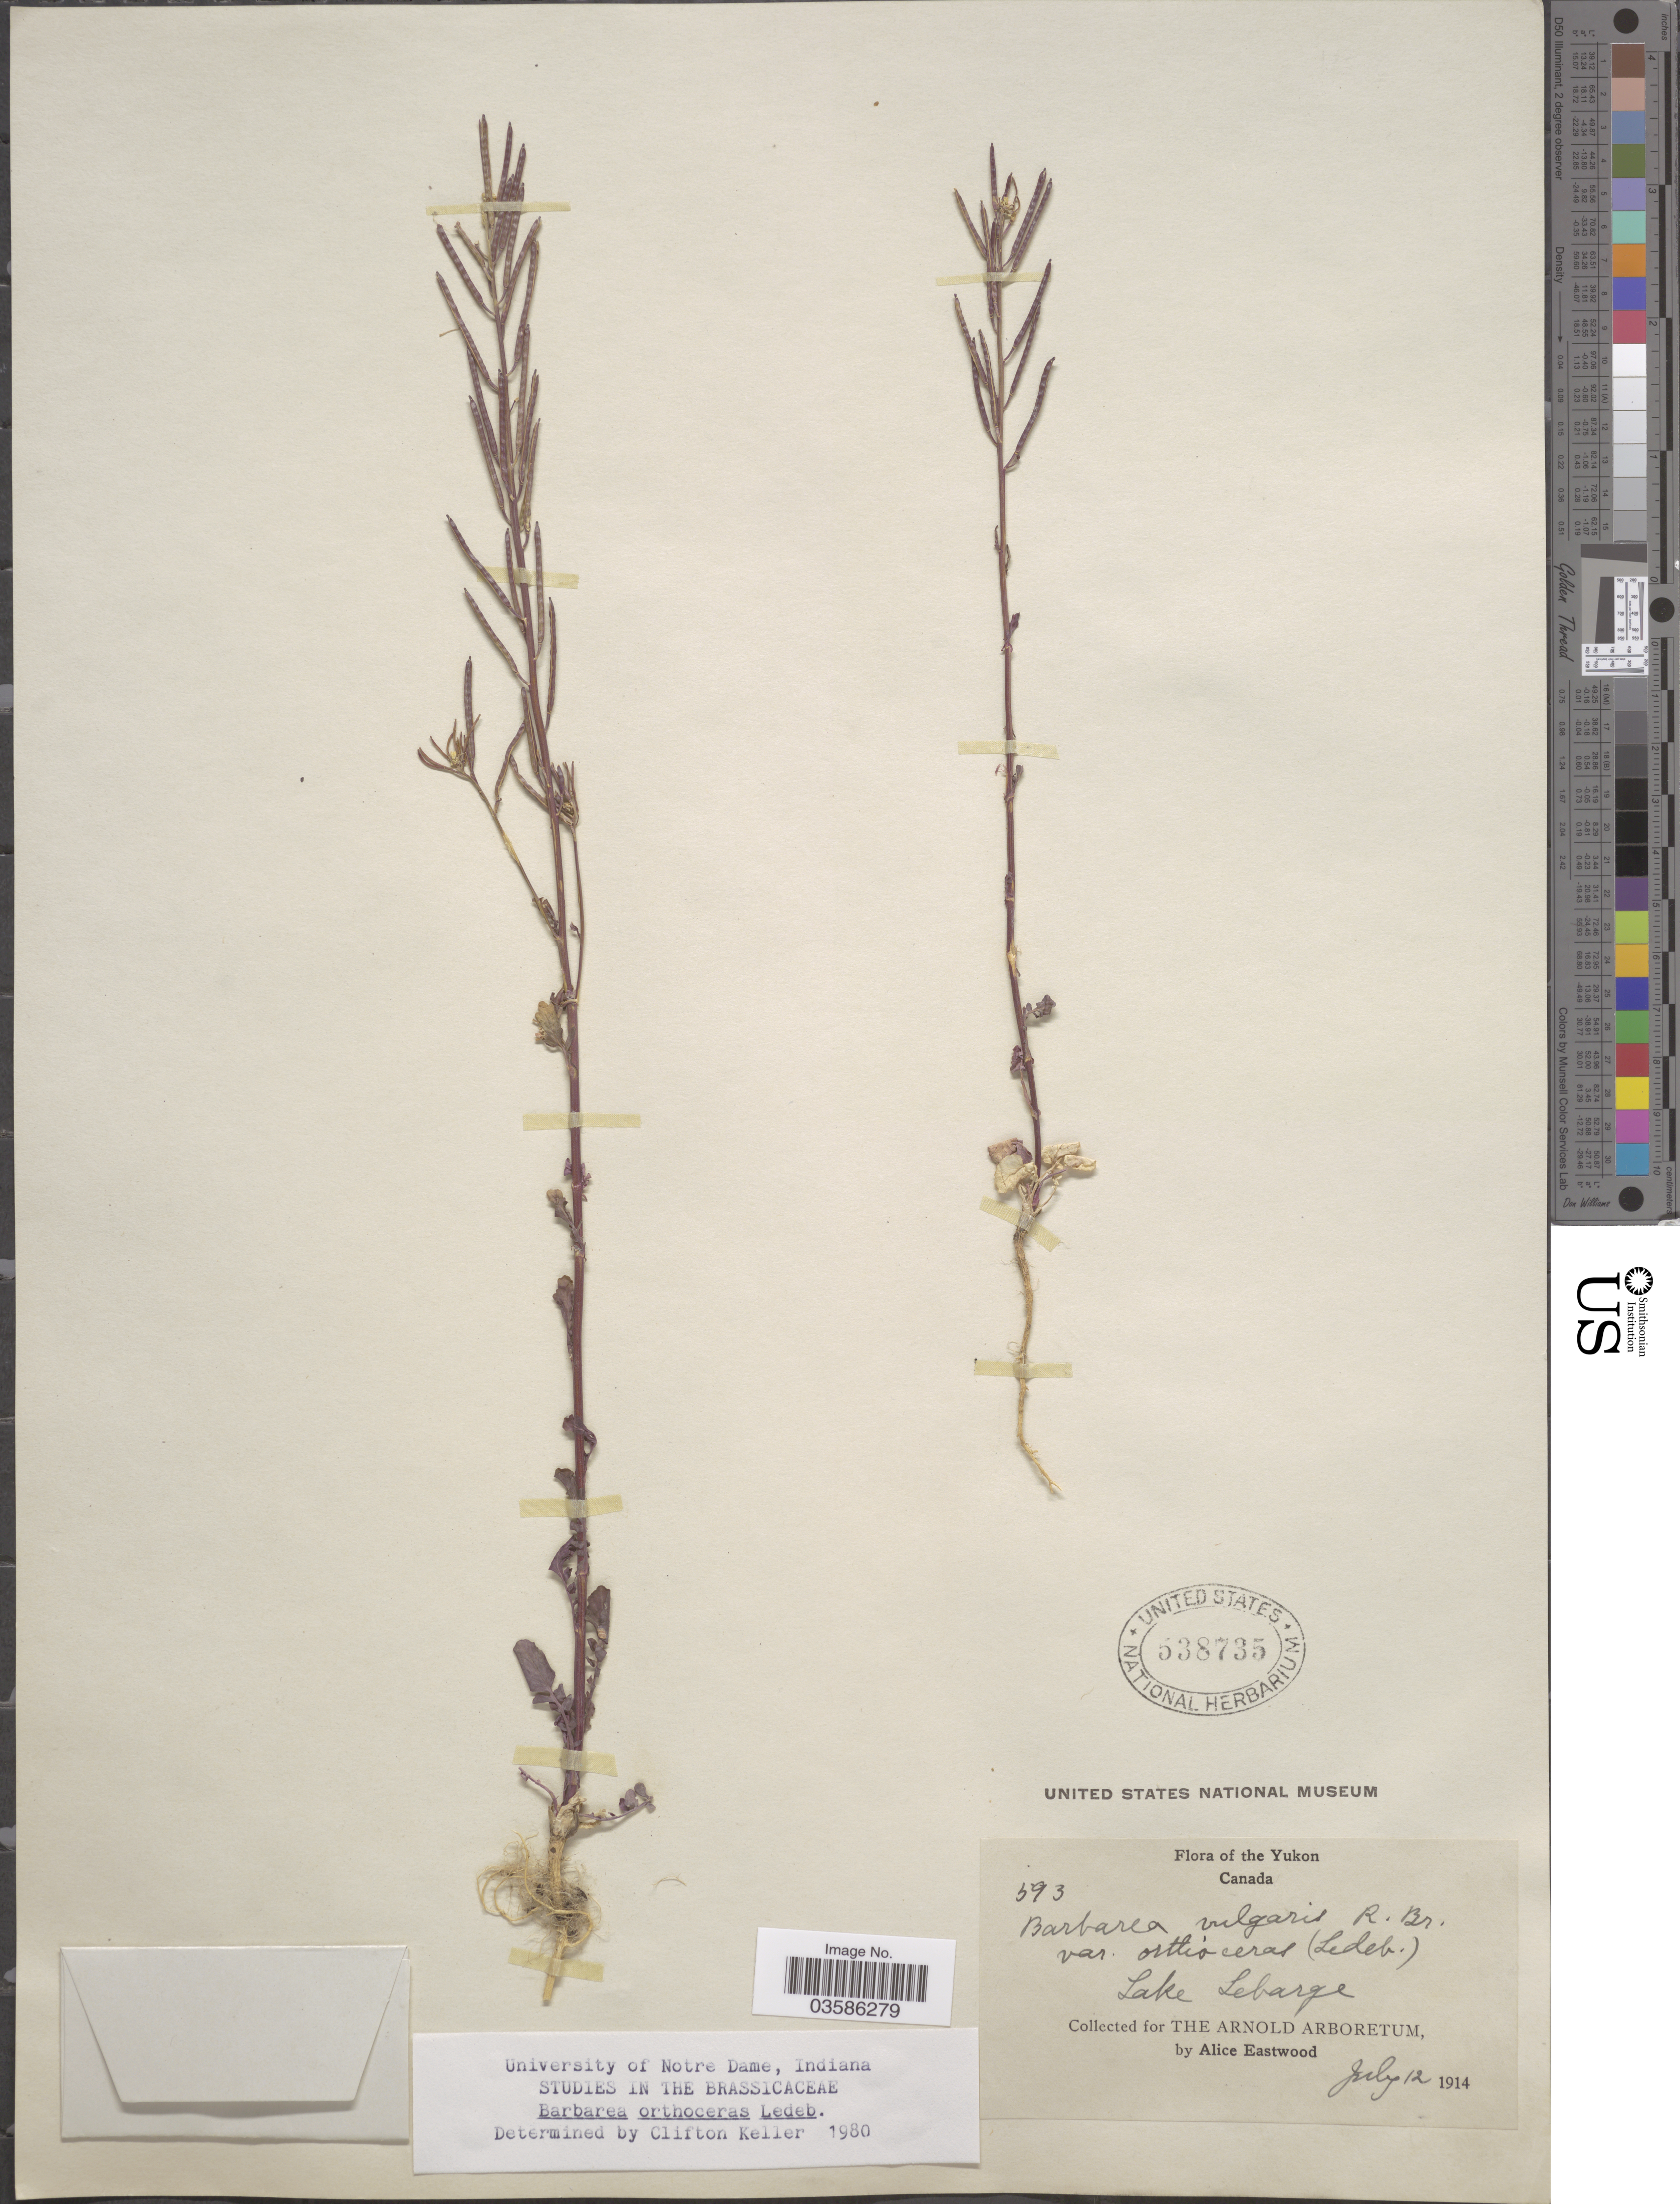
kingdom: Plantae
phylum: Tracheophyta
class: Magnoliopsida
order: Brassicales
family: Brassicaceae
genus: Barbarea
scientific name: Barbarea orthoceras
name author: Ledeb.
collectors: A. Eastwood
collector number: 593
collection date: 1914-07-12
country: Canada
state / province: Yukon Territory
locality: Lake Lebarge.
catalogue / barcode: US 538735